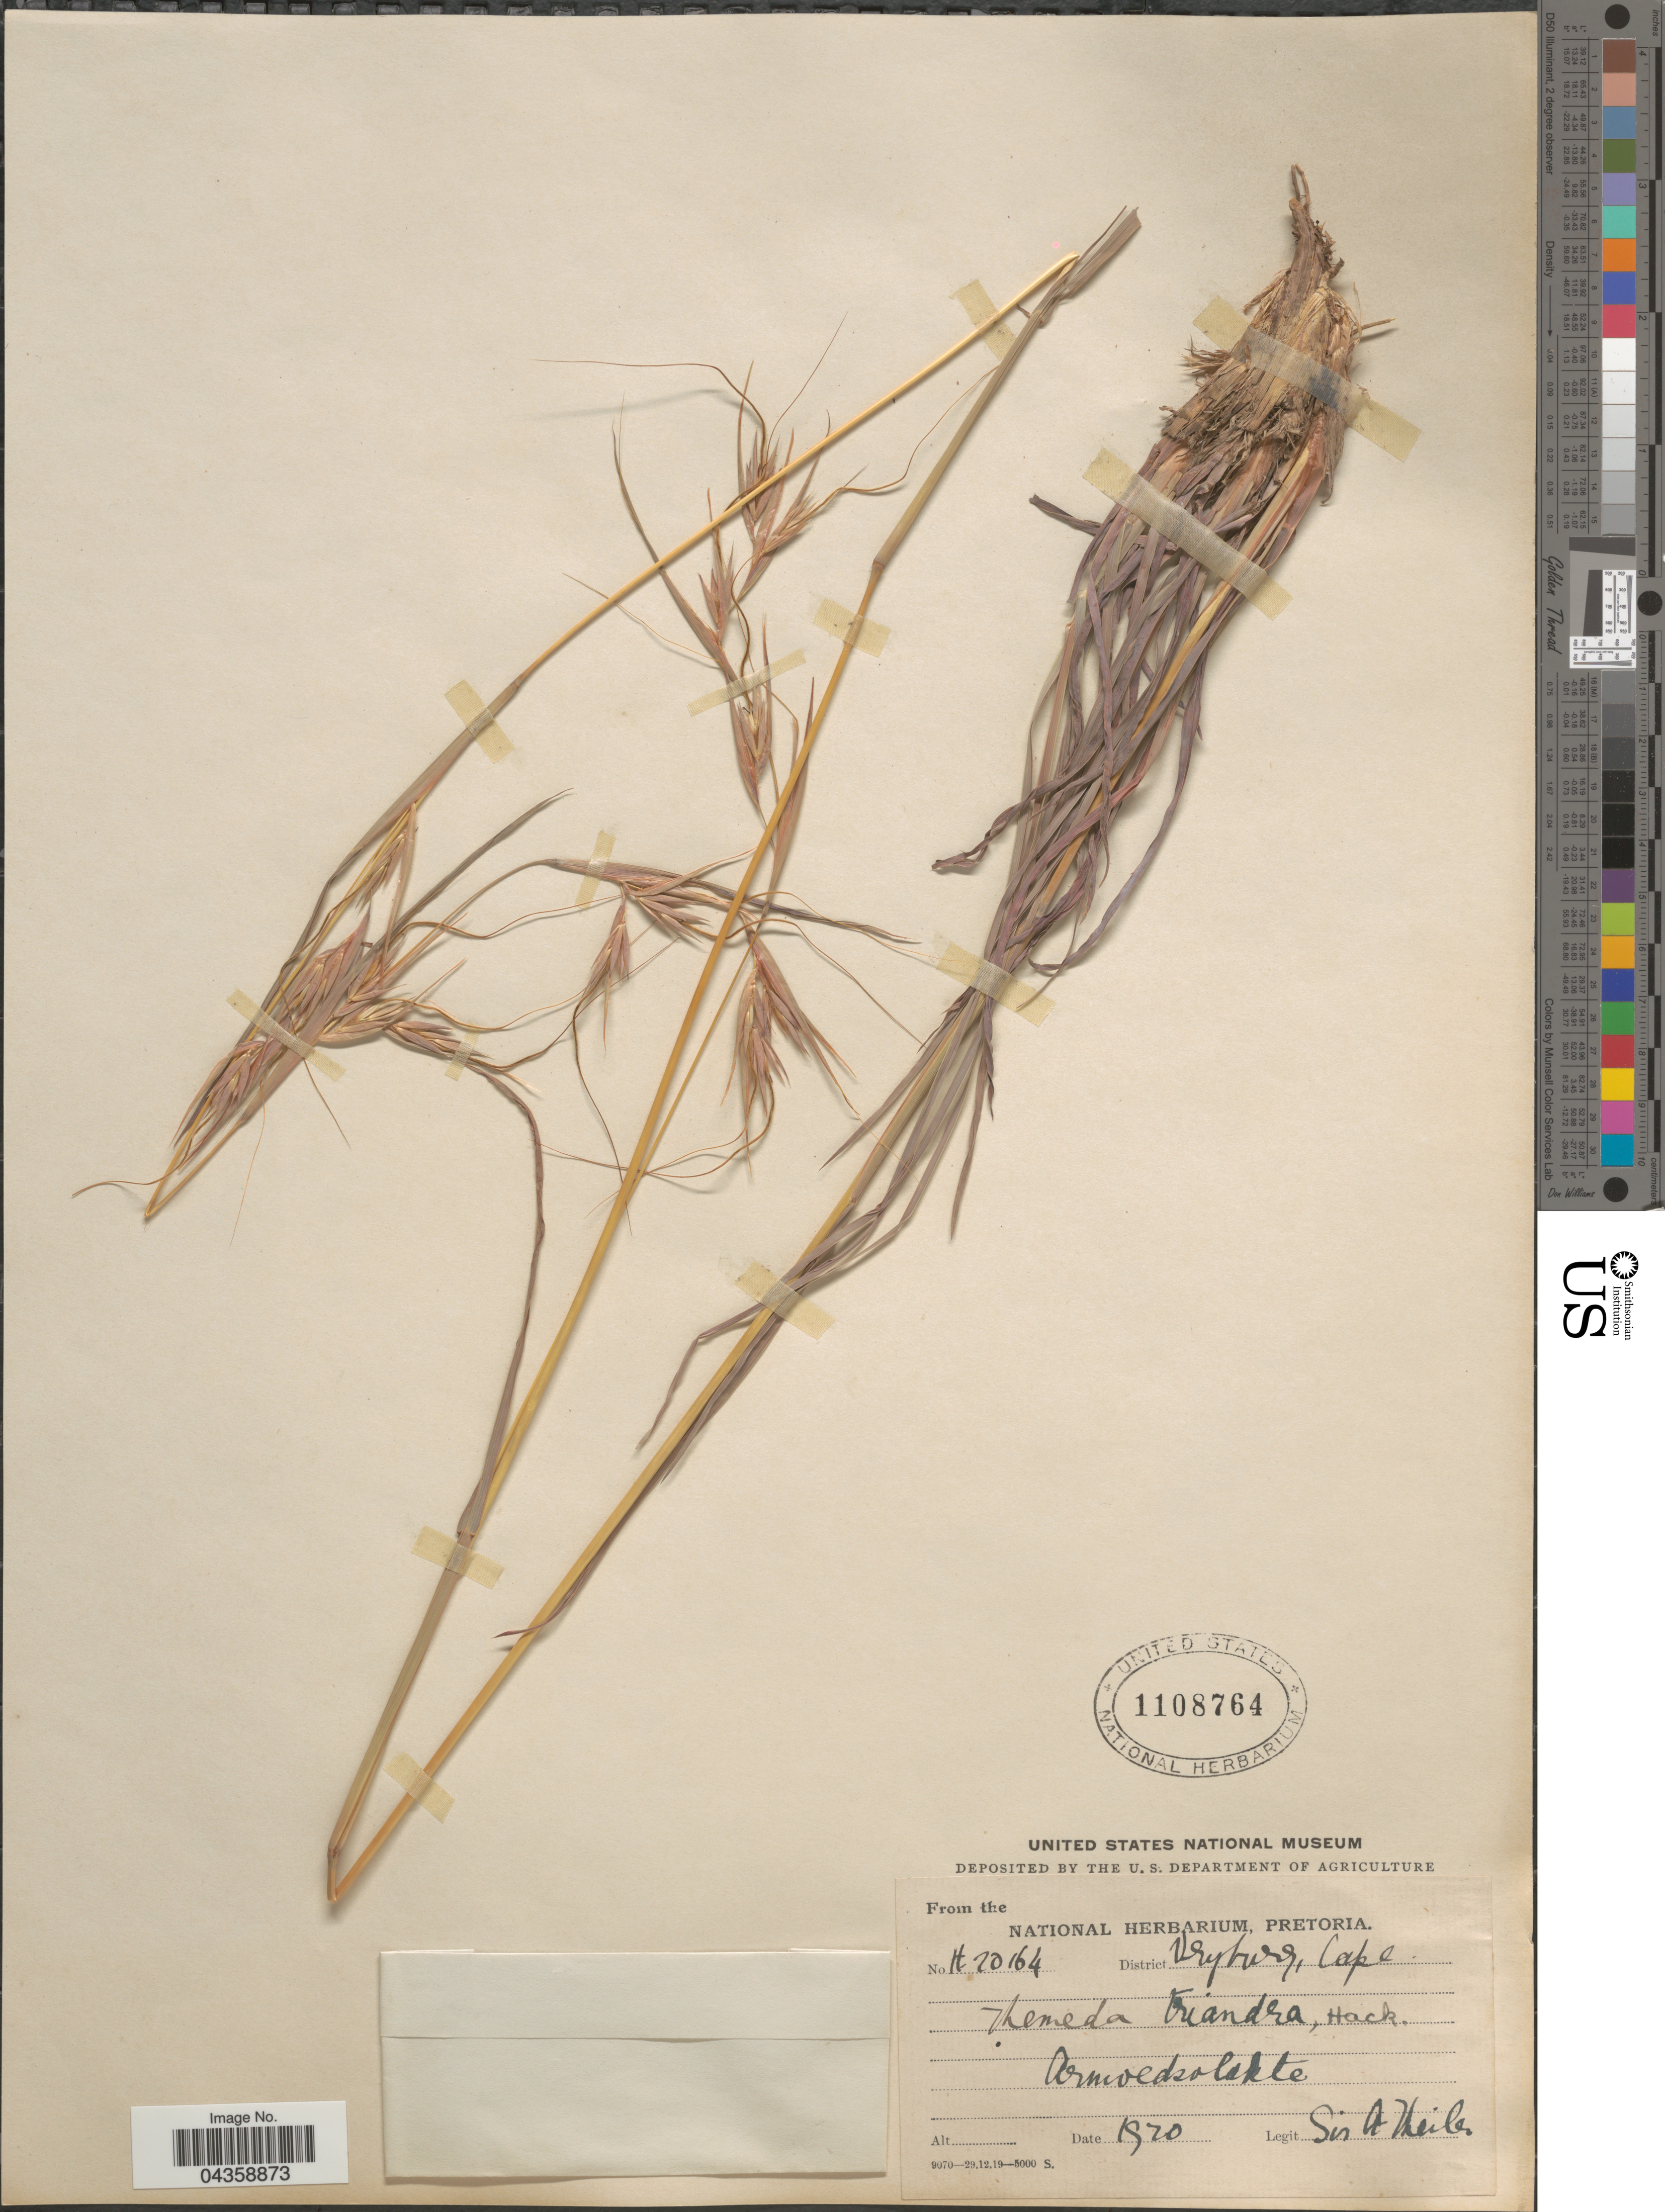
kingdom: Plantae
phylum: Tracheophyta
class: Liliopsida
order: Poales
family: Poaceae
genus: Themeda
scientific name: Themeda triandra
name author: Forssk.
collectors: A. Theiler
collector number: H20164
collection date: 1920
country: South Africa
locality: District Vrijburg, Cape. Armoedsvlakte.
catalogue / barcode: US 1108764